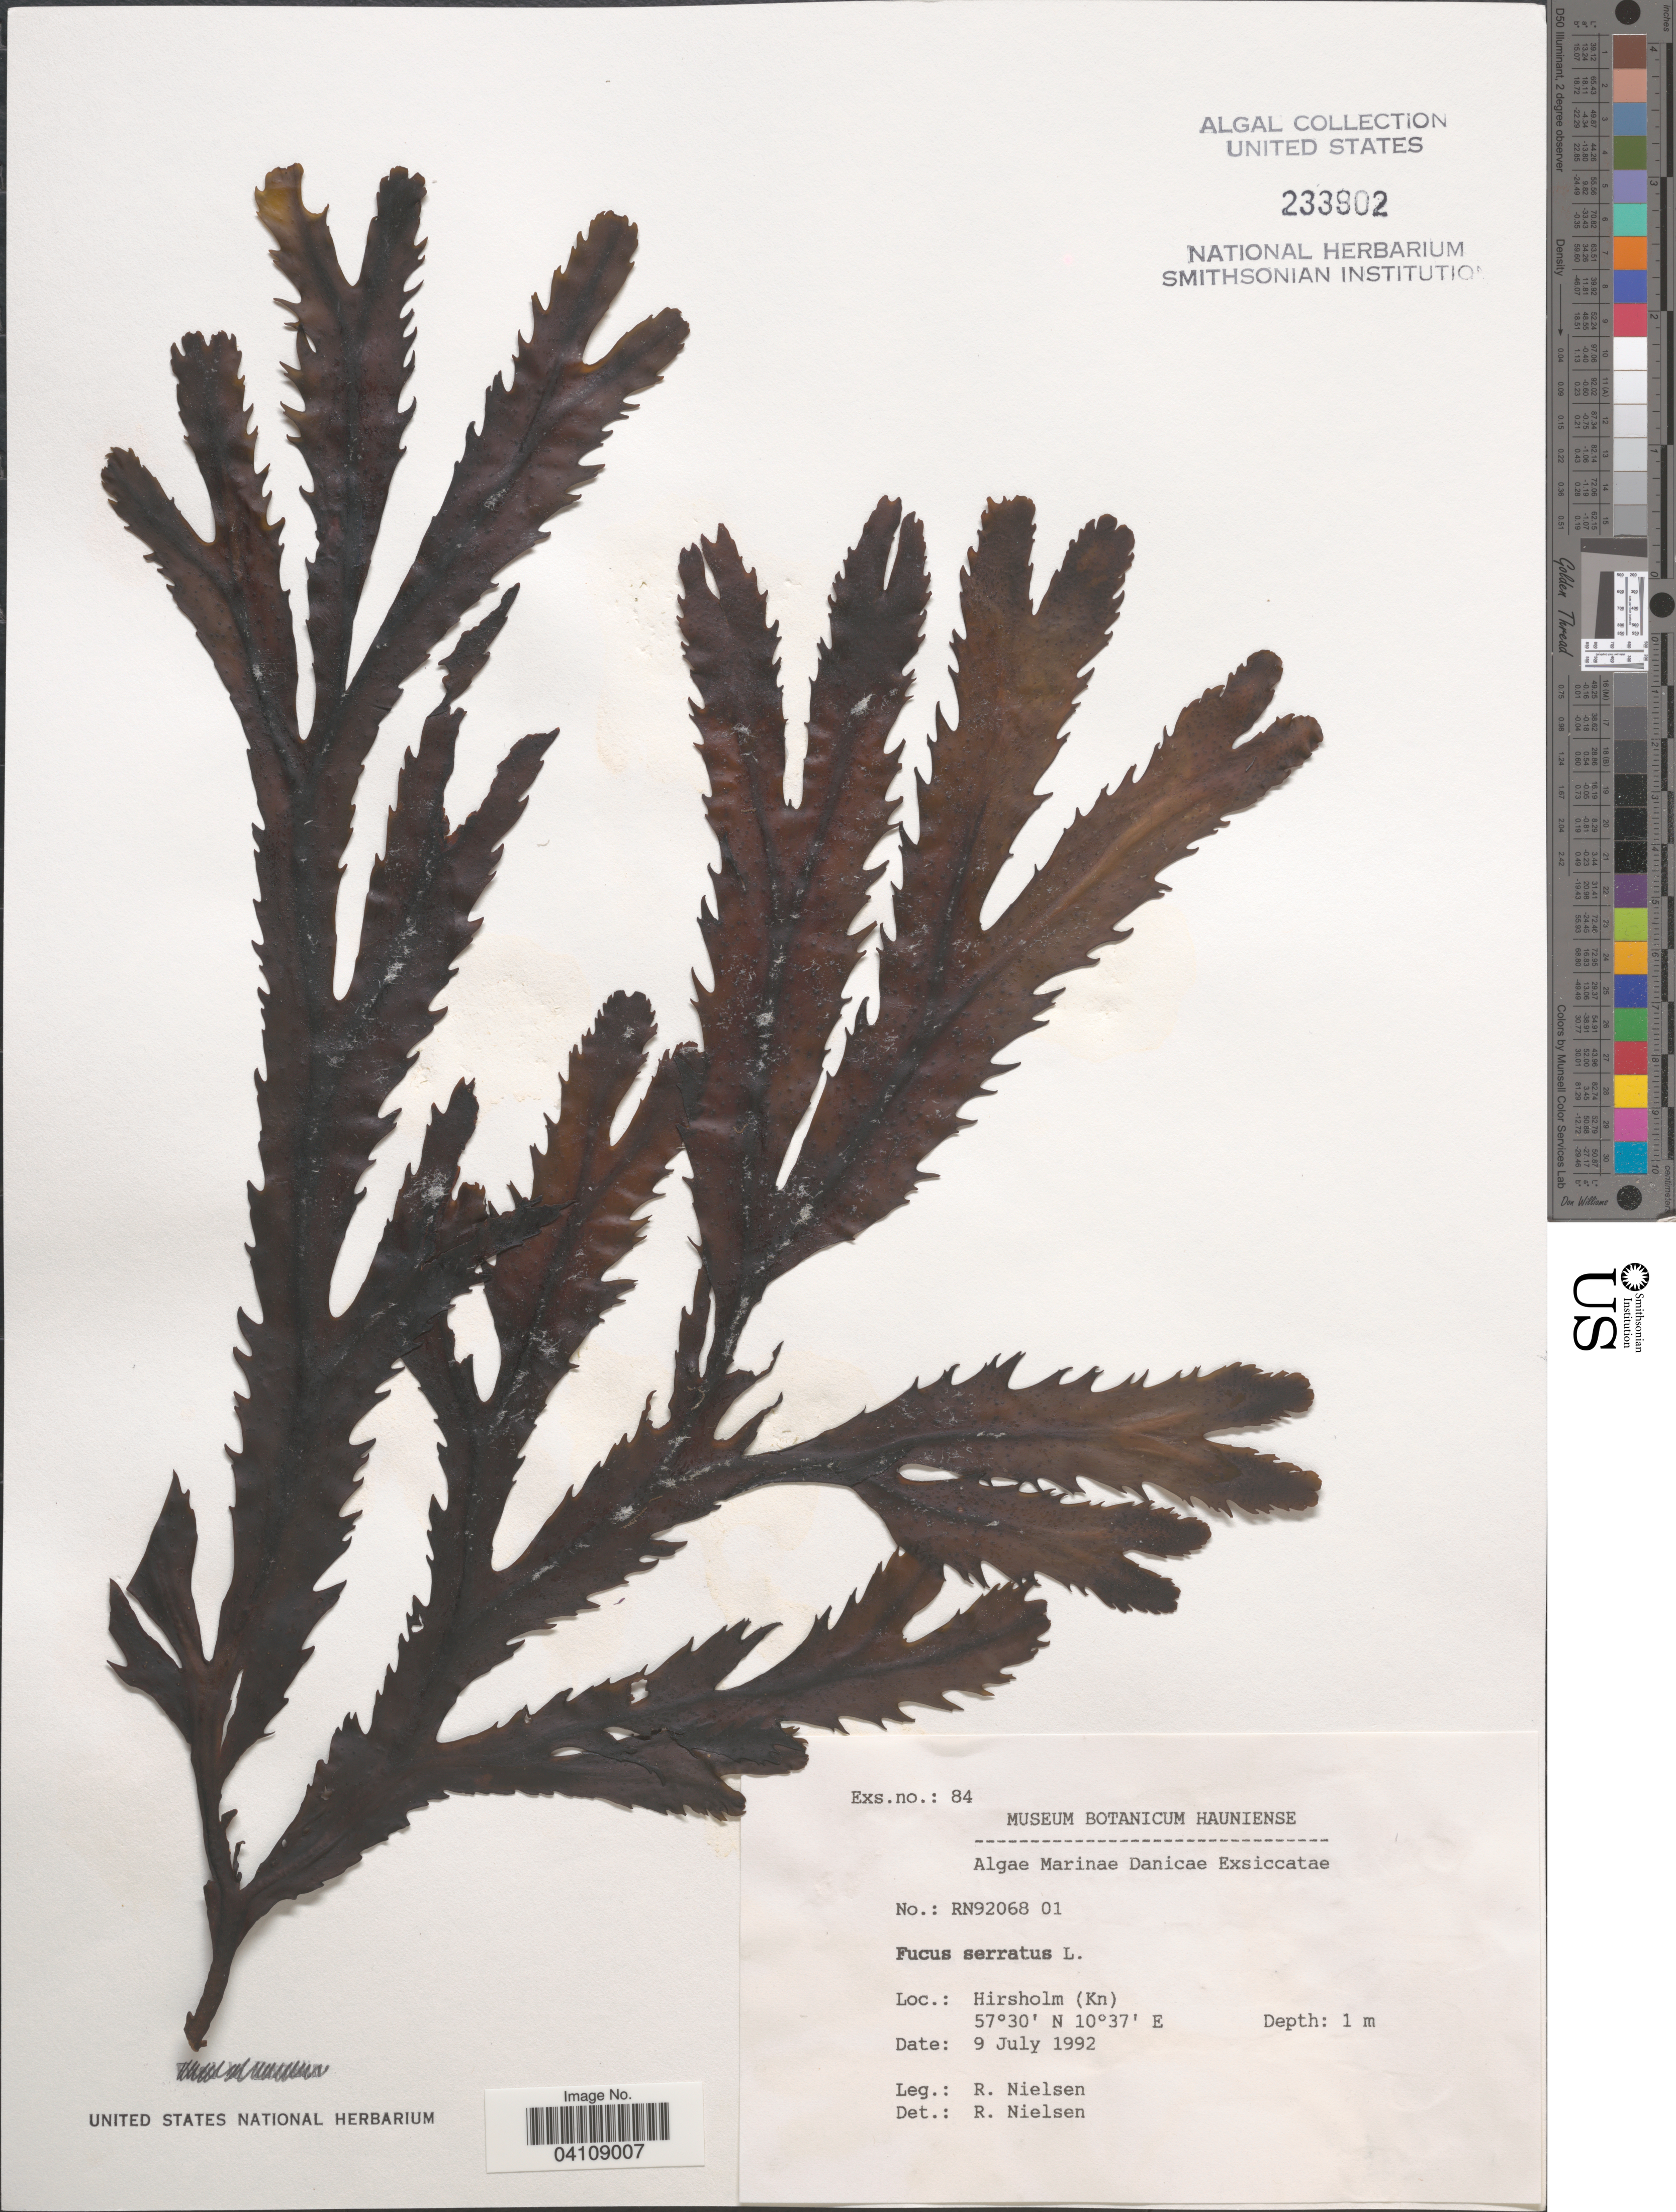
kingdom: Chromista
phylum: Ochrophyta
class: Phaeophyceae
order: Fucales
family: Fucaceae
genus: Fucus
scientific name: Fucus serratus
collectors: R. Nielsen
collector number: RN92068 01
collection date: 1992-07-09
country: Denmark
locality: Danicae. Hirsholm (Kn).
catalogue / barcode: US 233902